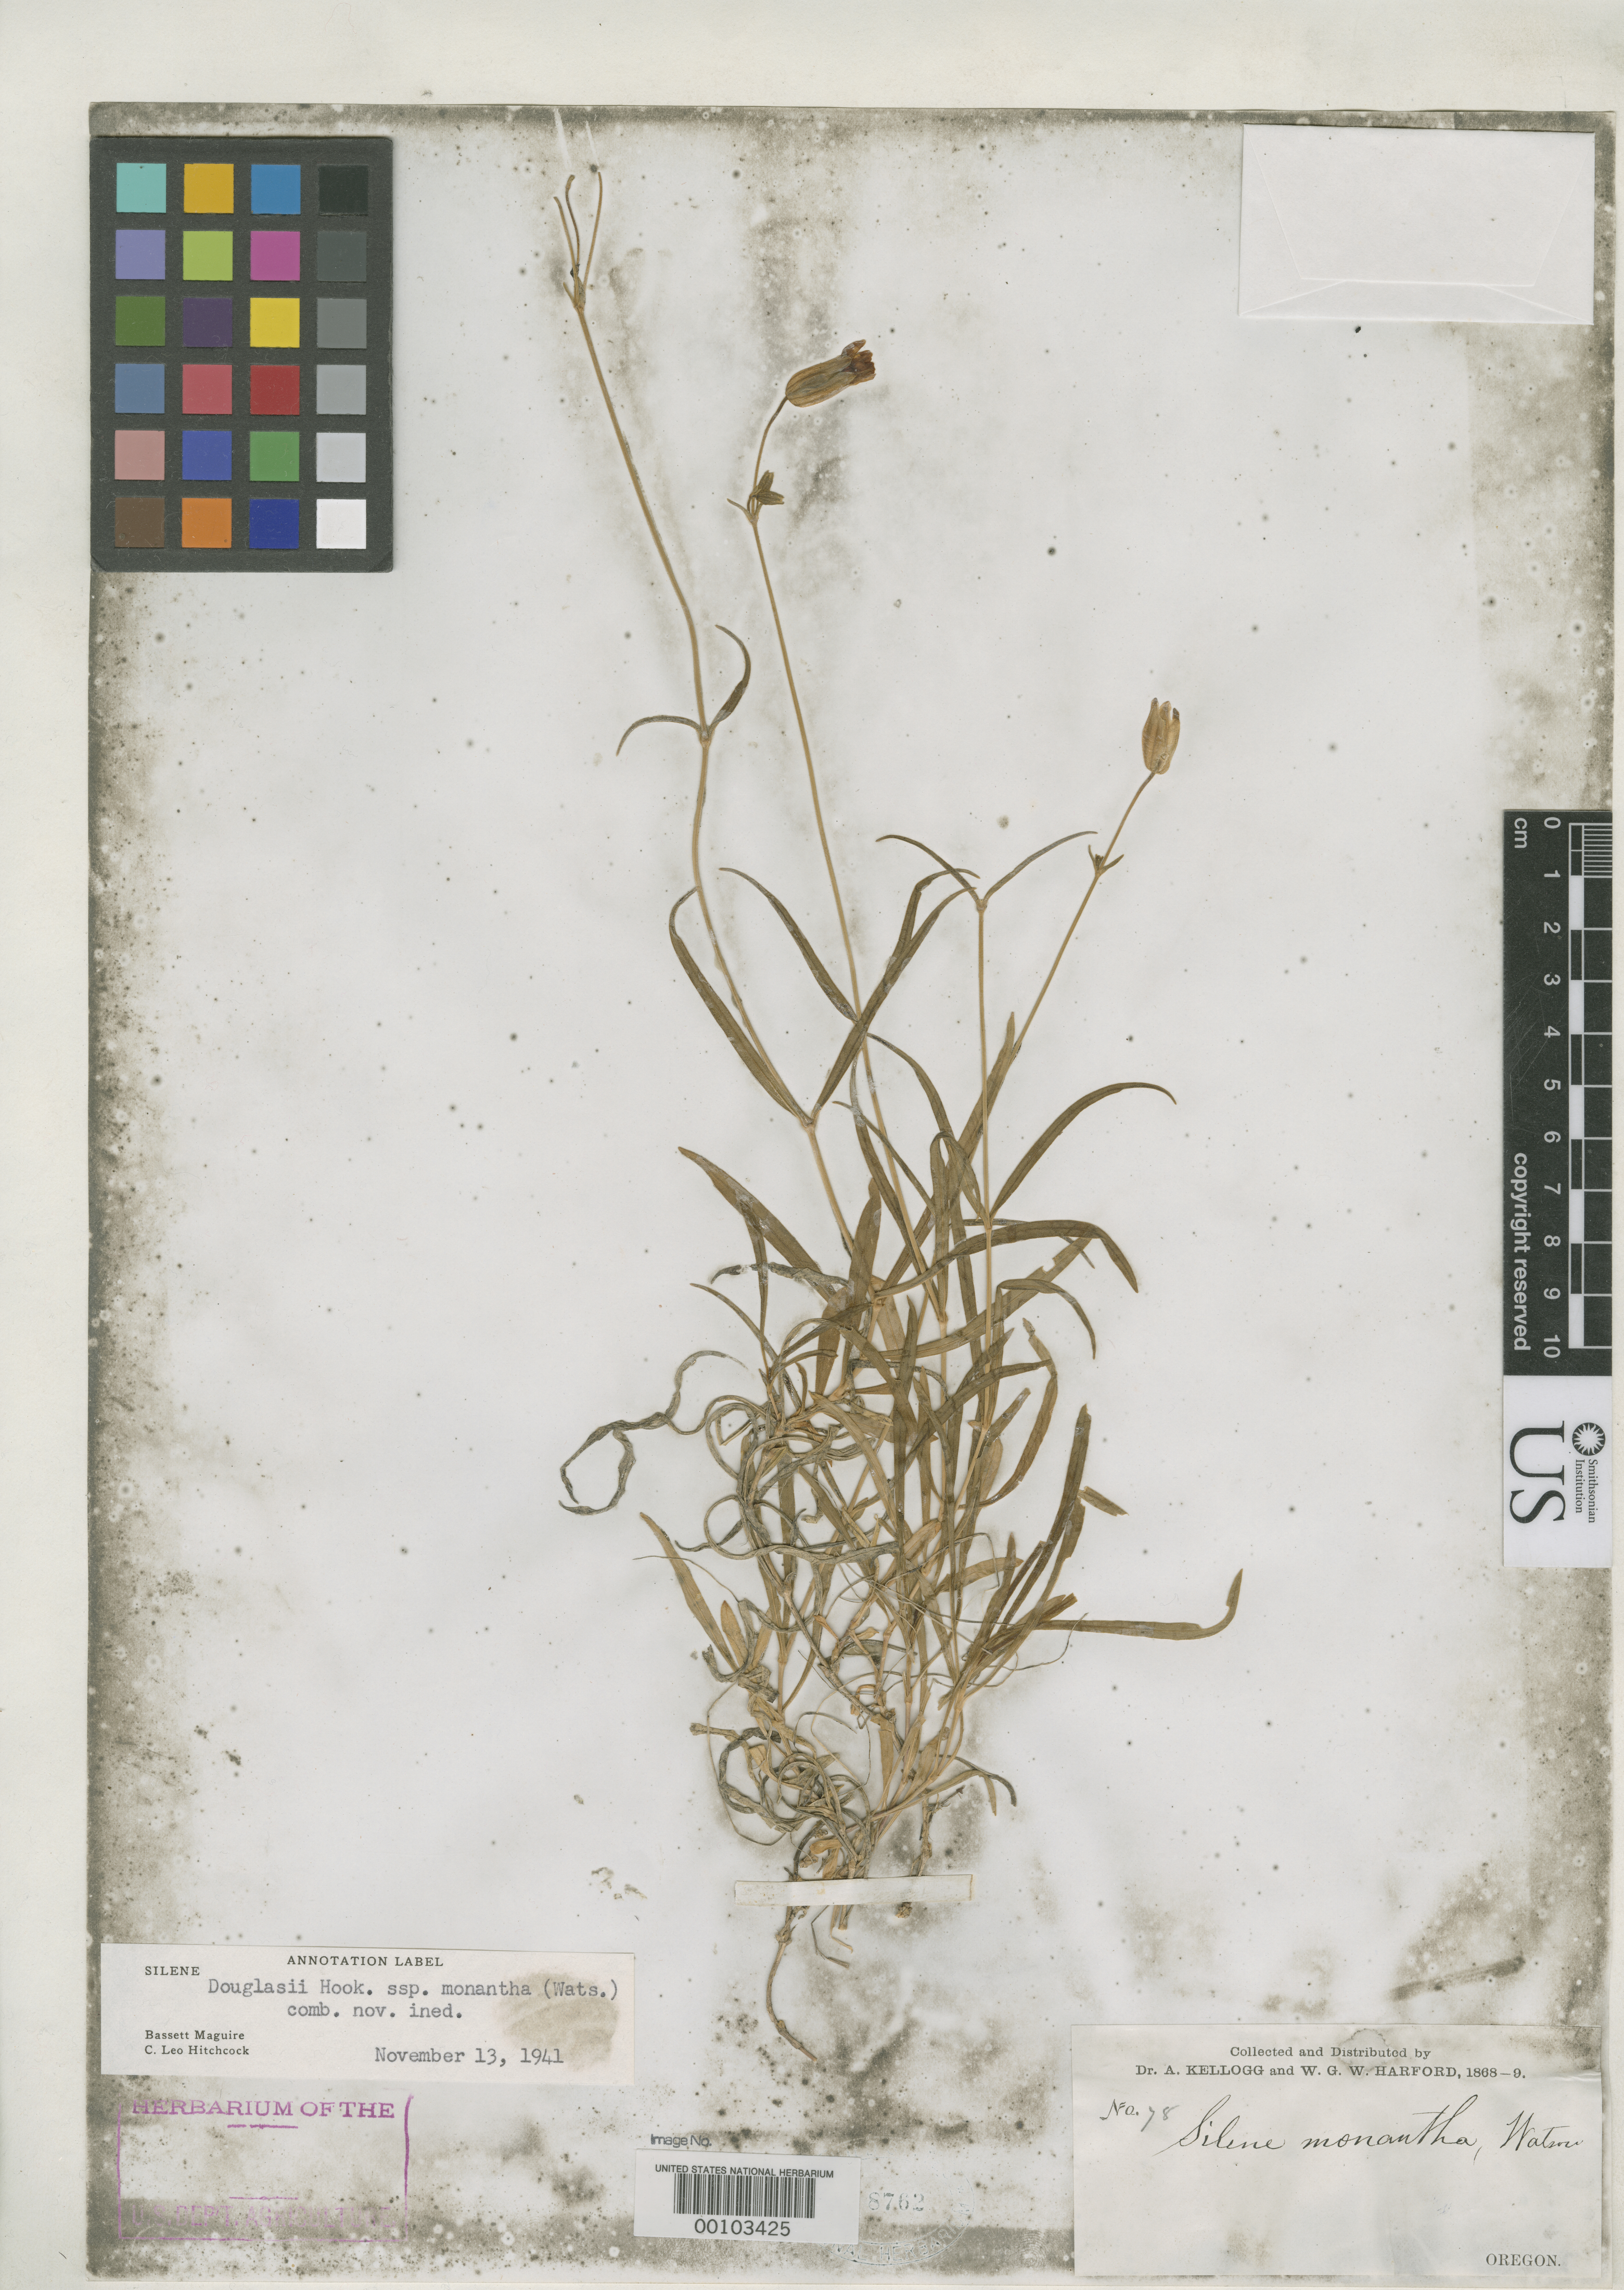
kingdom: Plantae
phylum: Tracheophyta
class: Magnoliopsida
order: Caryophyllales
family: Caryophyllaceae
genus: Silene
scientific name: Silene monantha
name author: S. Watson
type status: Type Collection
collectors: A. Kellogg & W. G. W. Harford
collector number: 78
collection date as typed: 1868 to -- --- 1869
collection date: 1868/1869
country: United States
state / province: Washington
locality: Base of Castle Rock, Cascades.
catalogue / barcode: US 8762